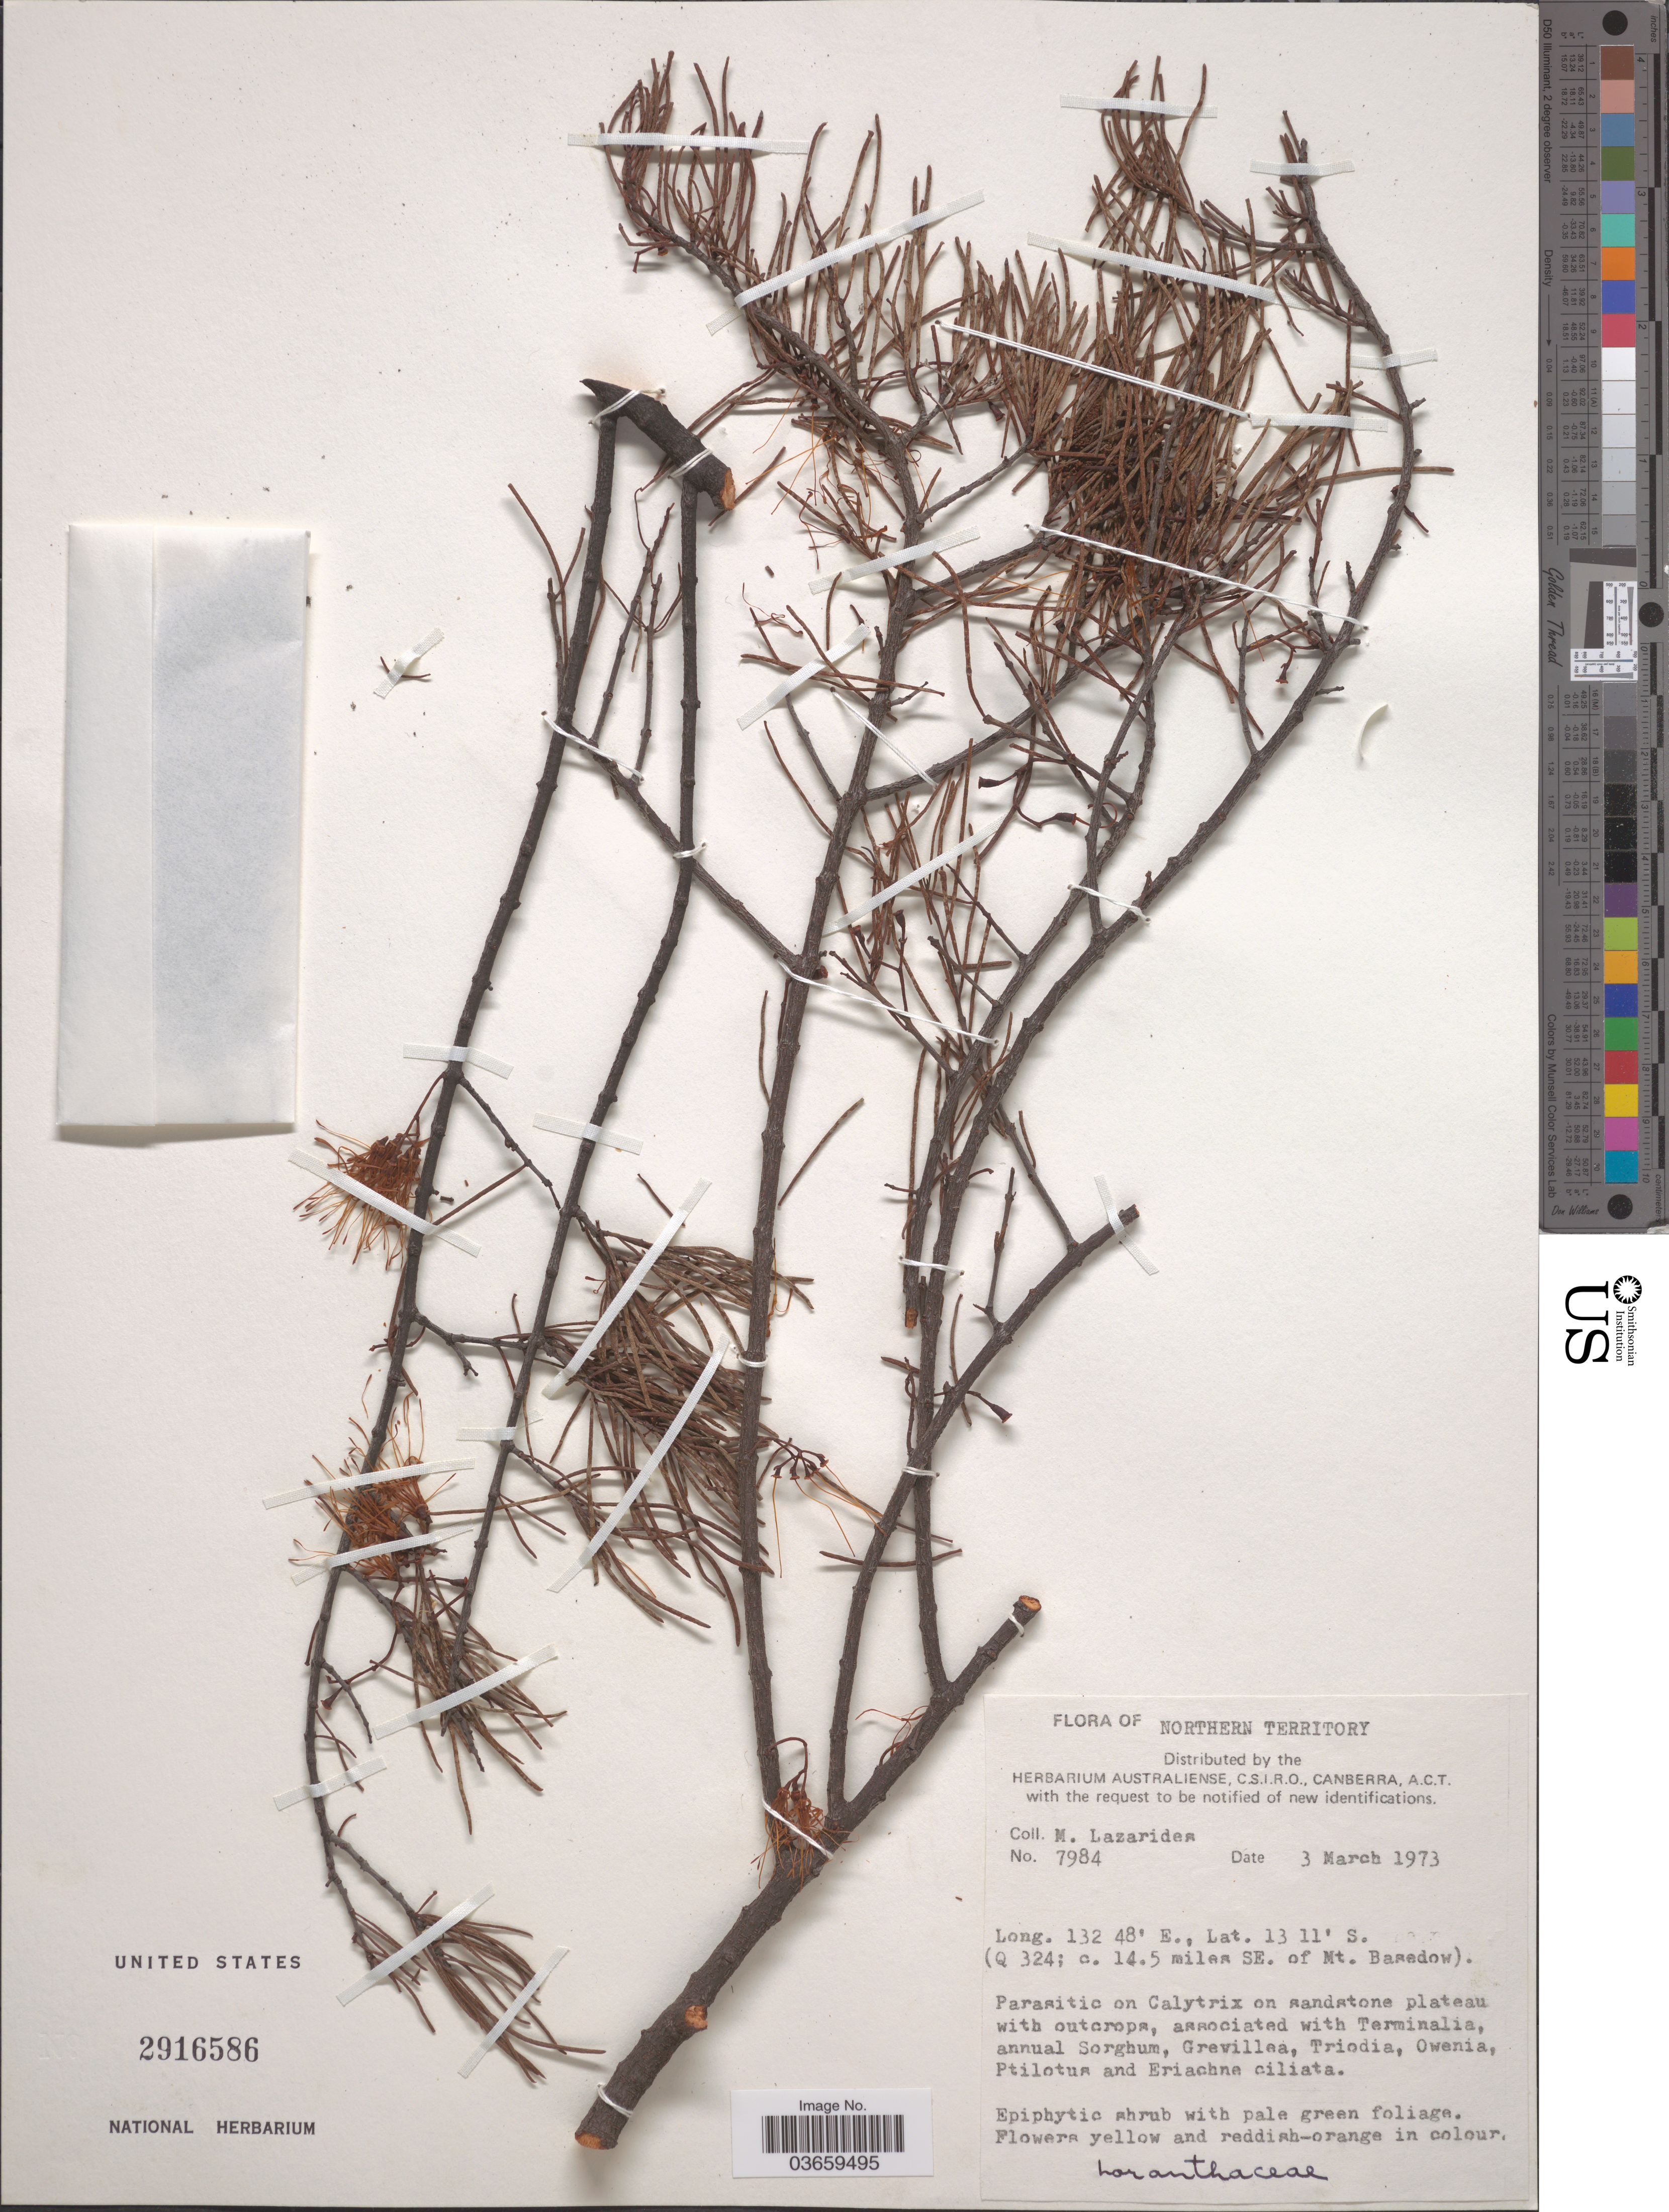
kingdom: Plantae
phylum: Tracheophyta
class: Magnoliopsida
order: Santalales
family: Loranthaceae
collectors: M. Lazarides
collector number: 7984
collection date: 1973-03-03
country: Australia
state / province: Northern Territory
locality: (Q 324; c. 14.5 miles SE. of Mt. Basedow).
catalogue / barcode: US 2916586